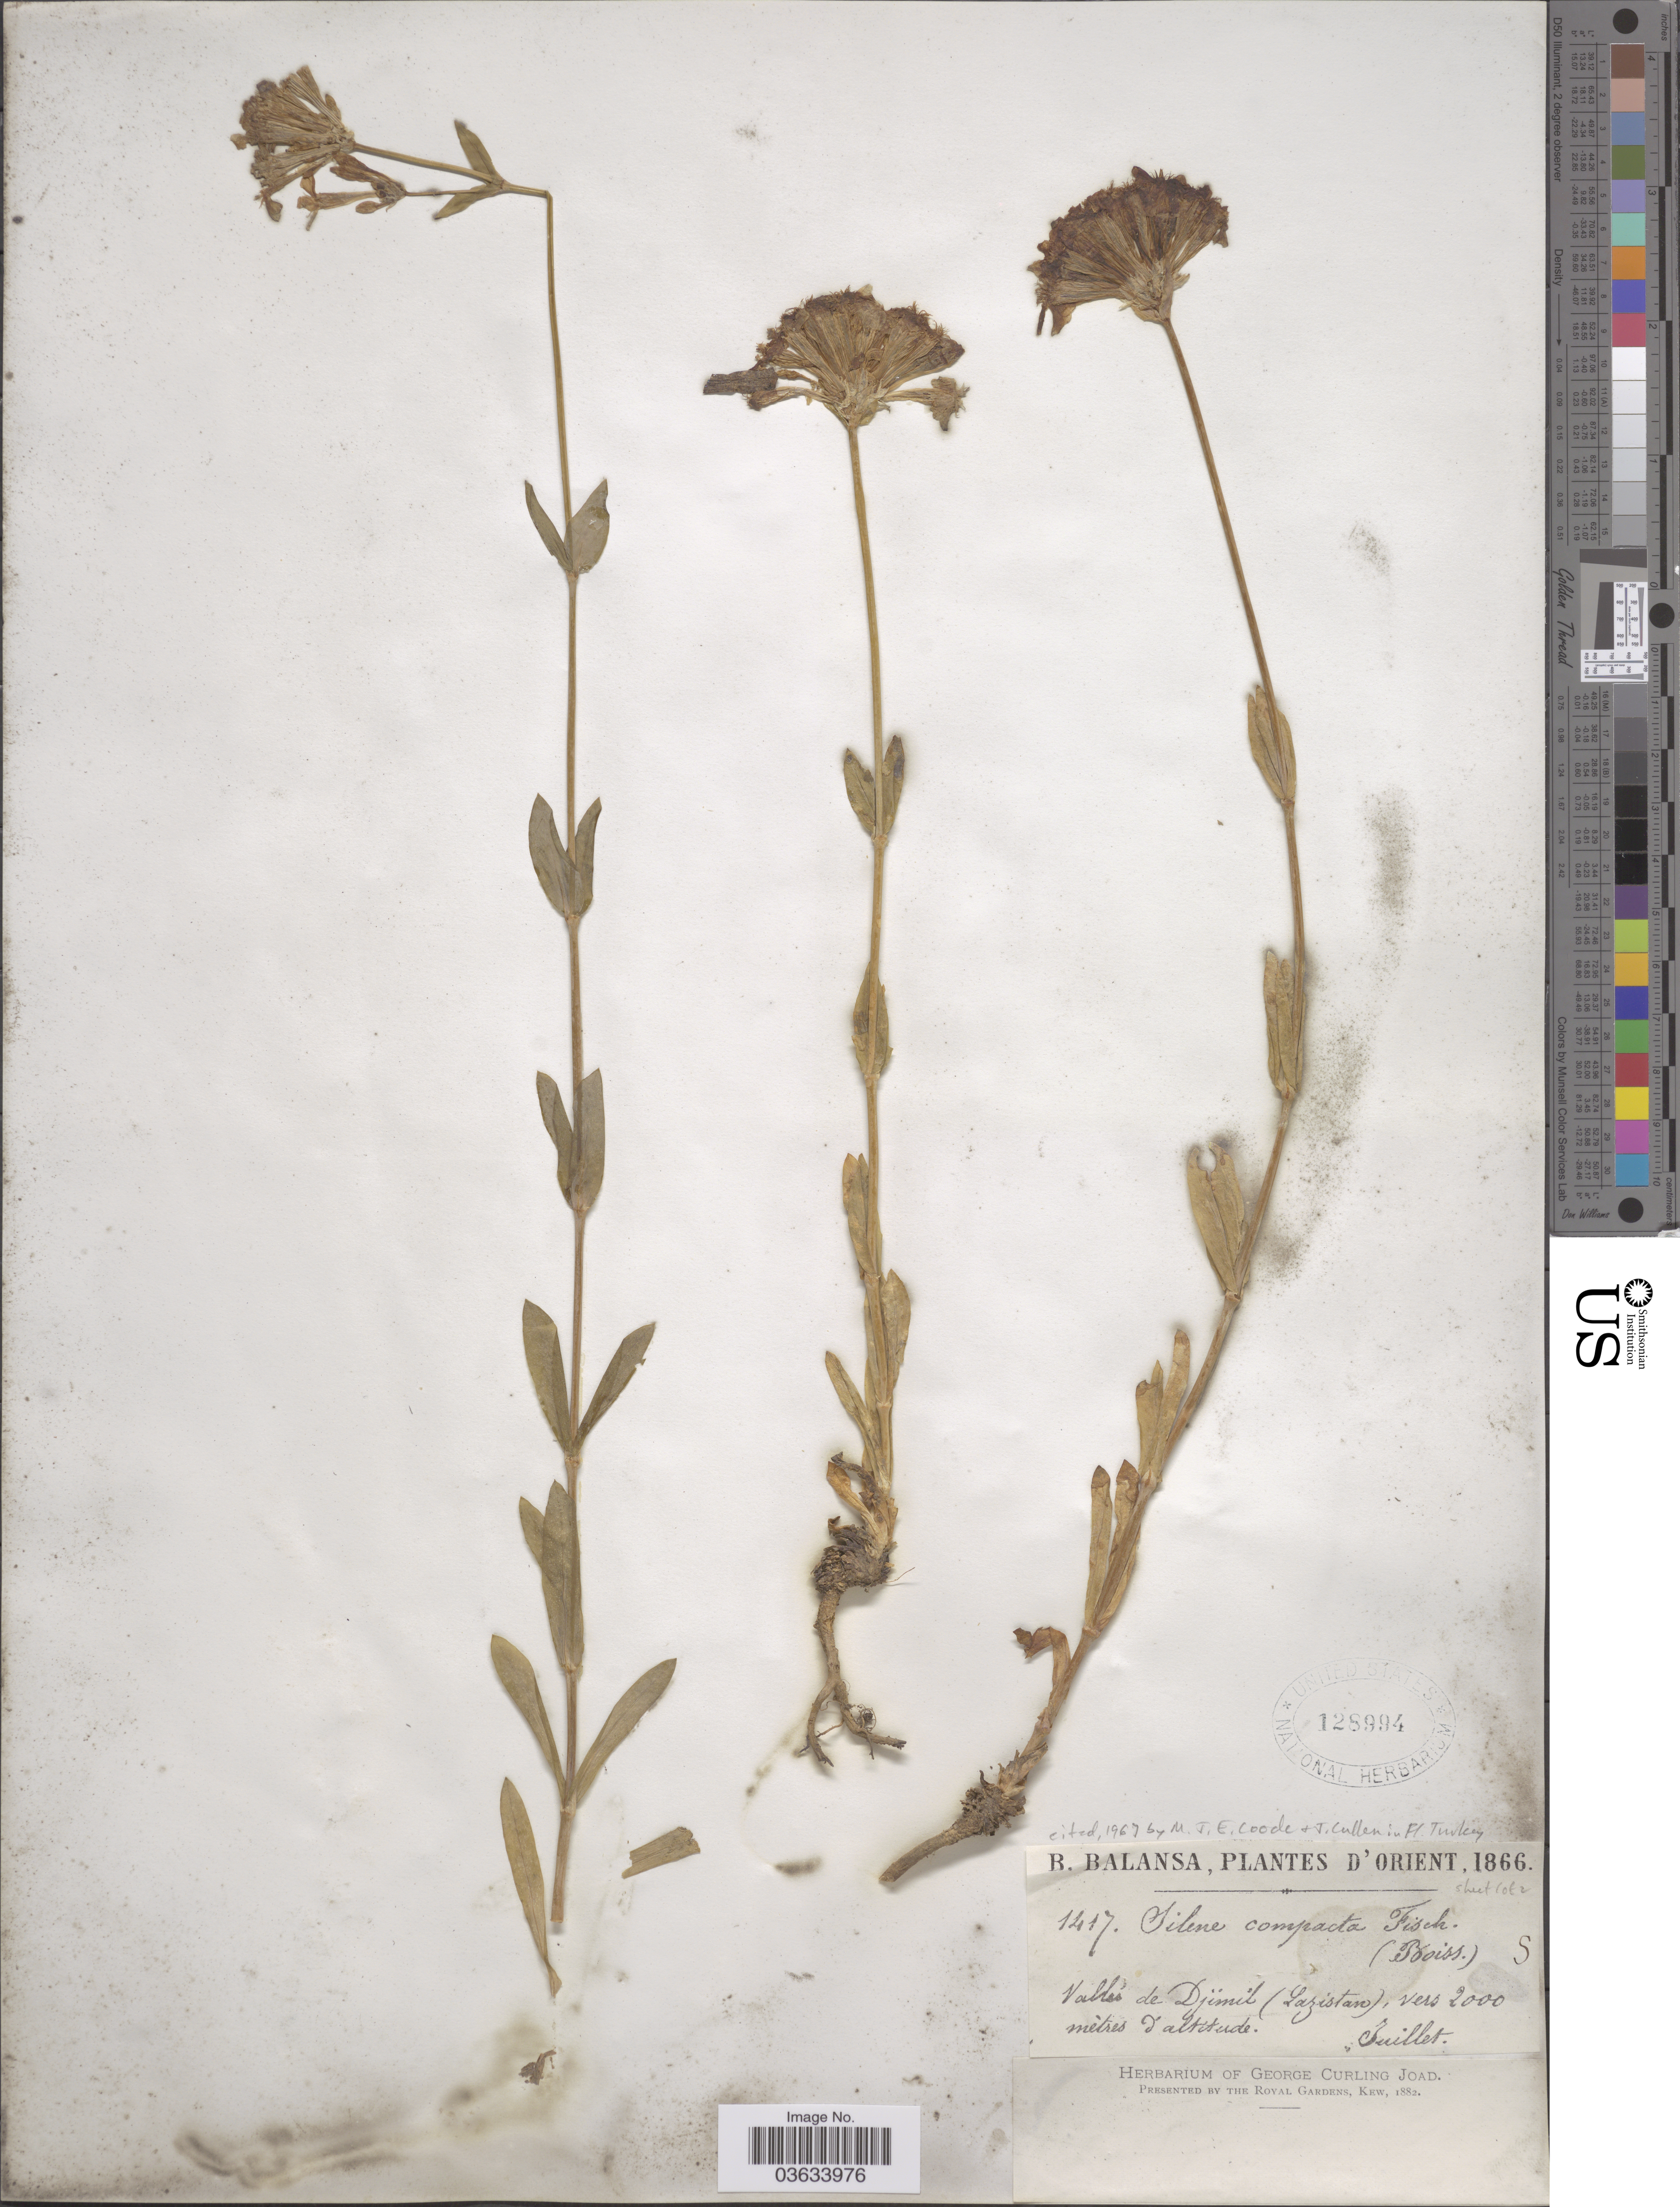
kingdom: Plantae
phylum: Tracheophyta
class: Magnoliopsida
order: Caryophyllales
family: Caryophyllaceae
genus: Atocion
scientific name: Atocion compactum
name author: (Fisch. ex Hornem.) Tzvelev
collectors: B. Balansa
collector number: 1417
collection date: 1866-07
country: Turkey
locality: Orient. Vallée de Djimil (Lazistan).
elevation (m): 2000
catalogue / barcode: US 128994